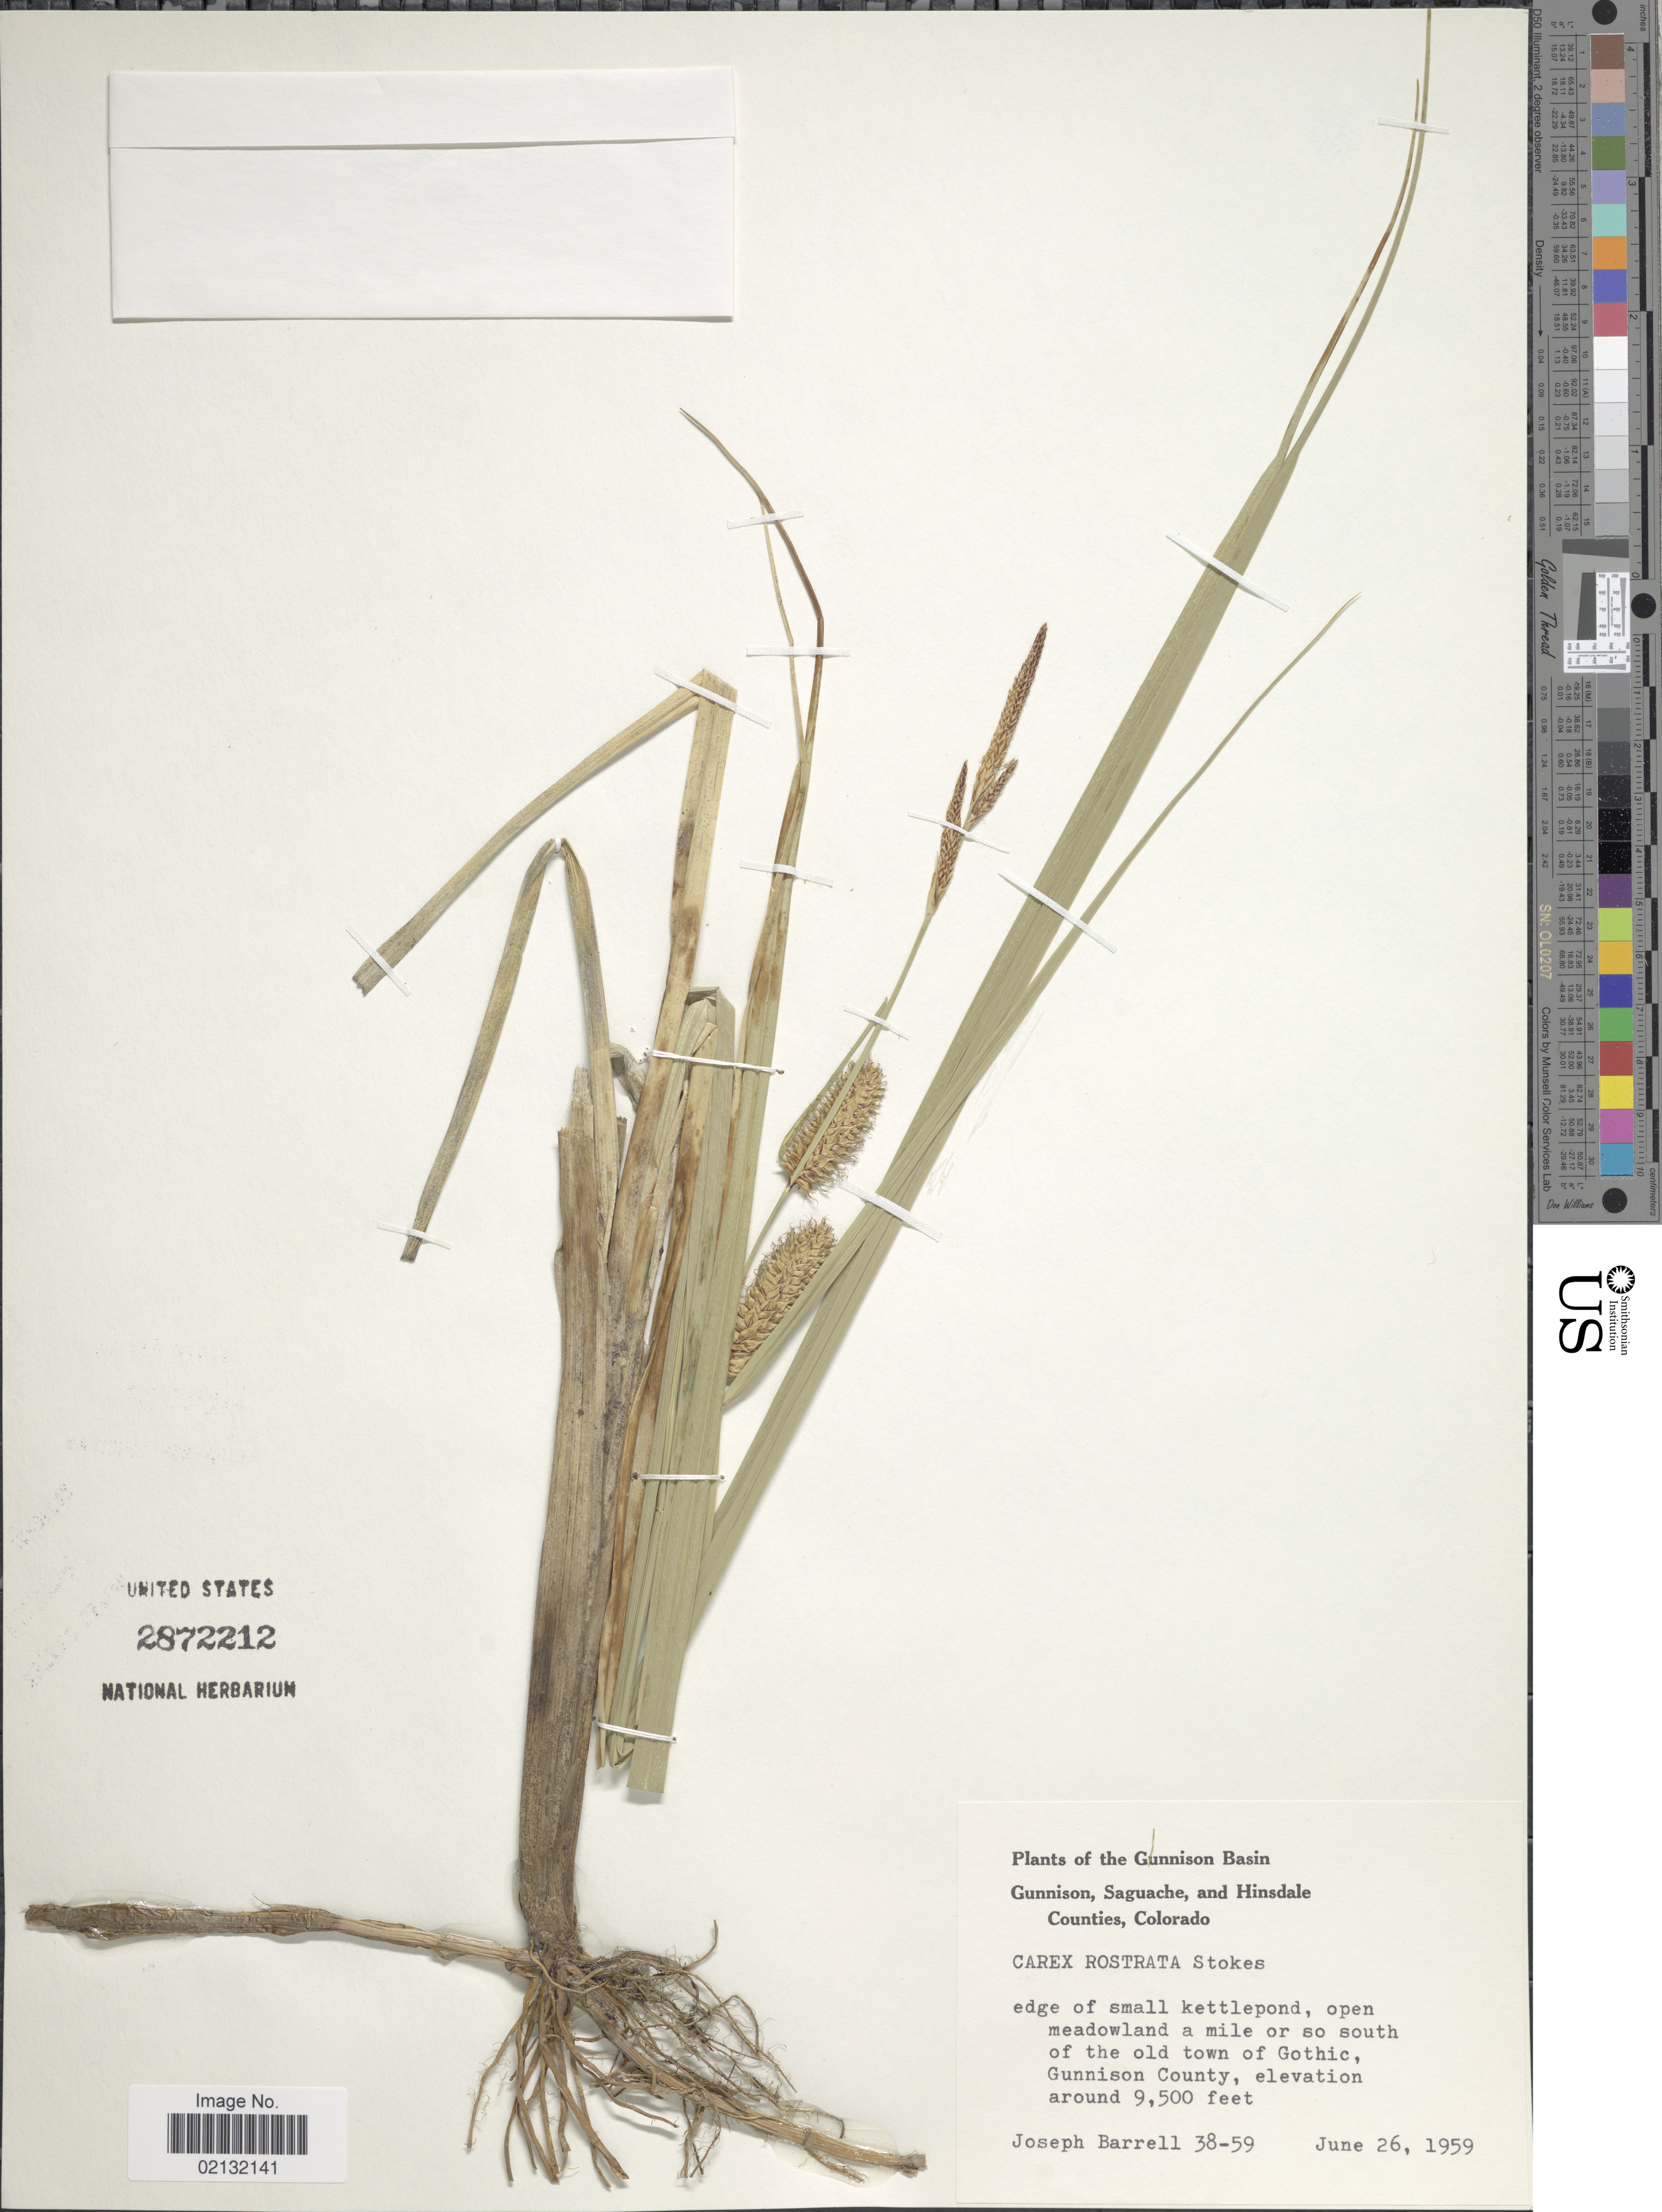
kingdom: Plantae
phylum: Tracheophyta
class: Liliopsida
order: Poales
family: Cyperaceae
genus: Carex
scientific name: Carex rostrata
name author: Stokes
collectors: J. Barrell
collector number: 38-59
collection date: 1959-06-26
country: United States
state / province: Colorado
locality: Gunnison Basin, Gunnison, Saguache and Hinsdale Counties, Colorado. Edge of small kettlepond, open meadowland a mile or so south of the old town of Gothic Gunnison County.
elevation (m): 2896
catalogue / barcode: US 2872212